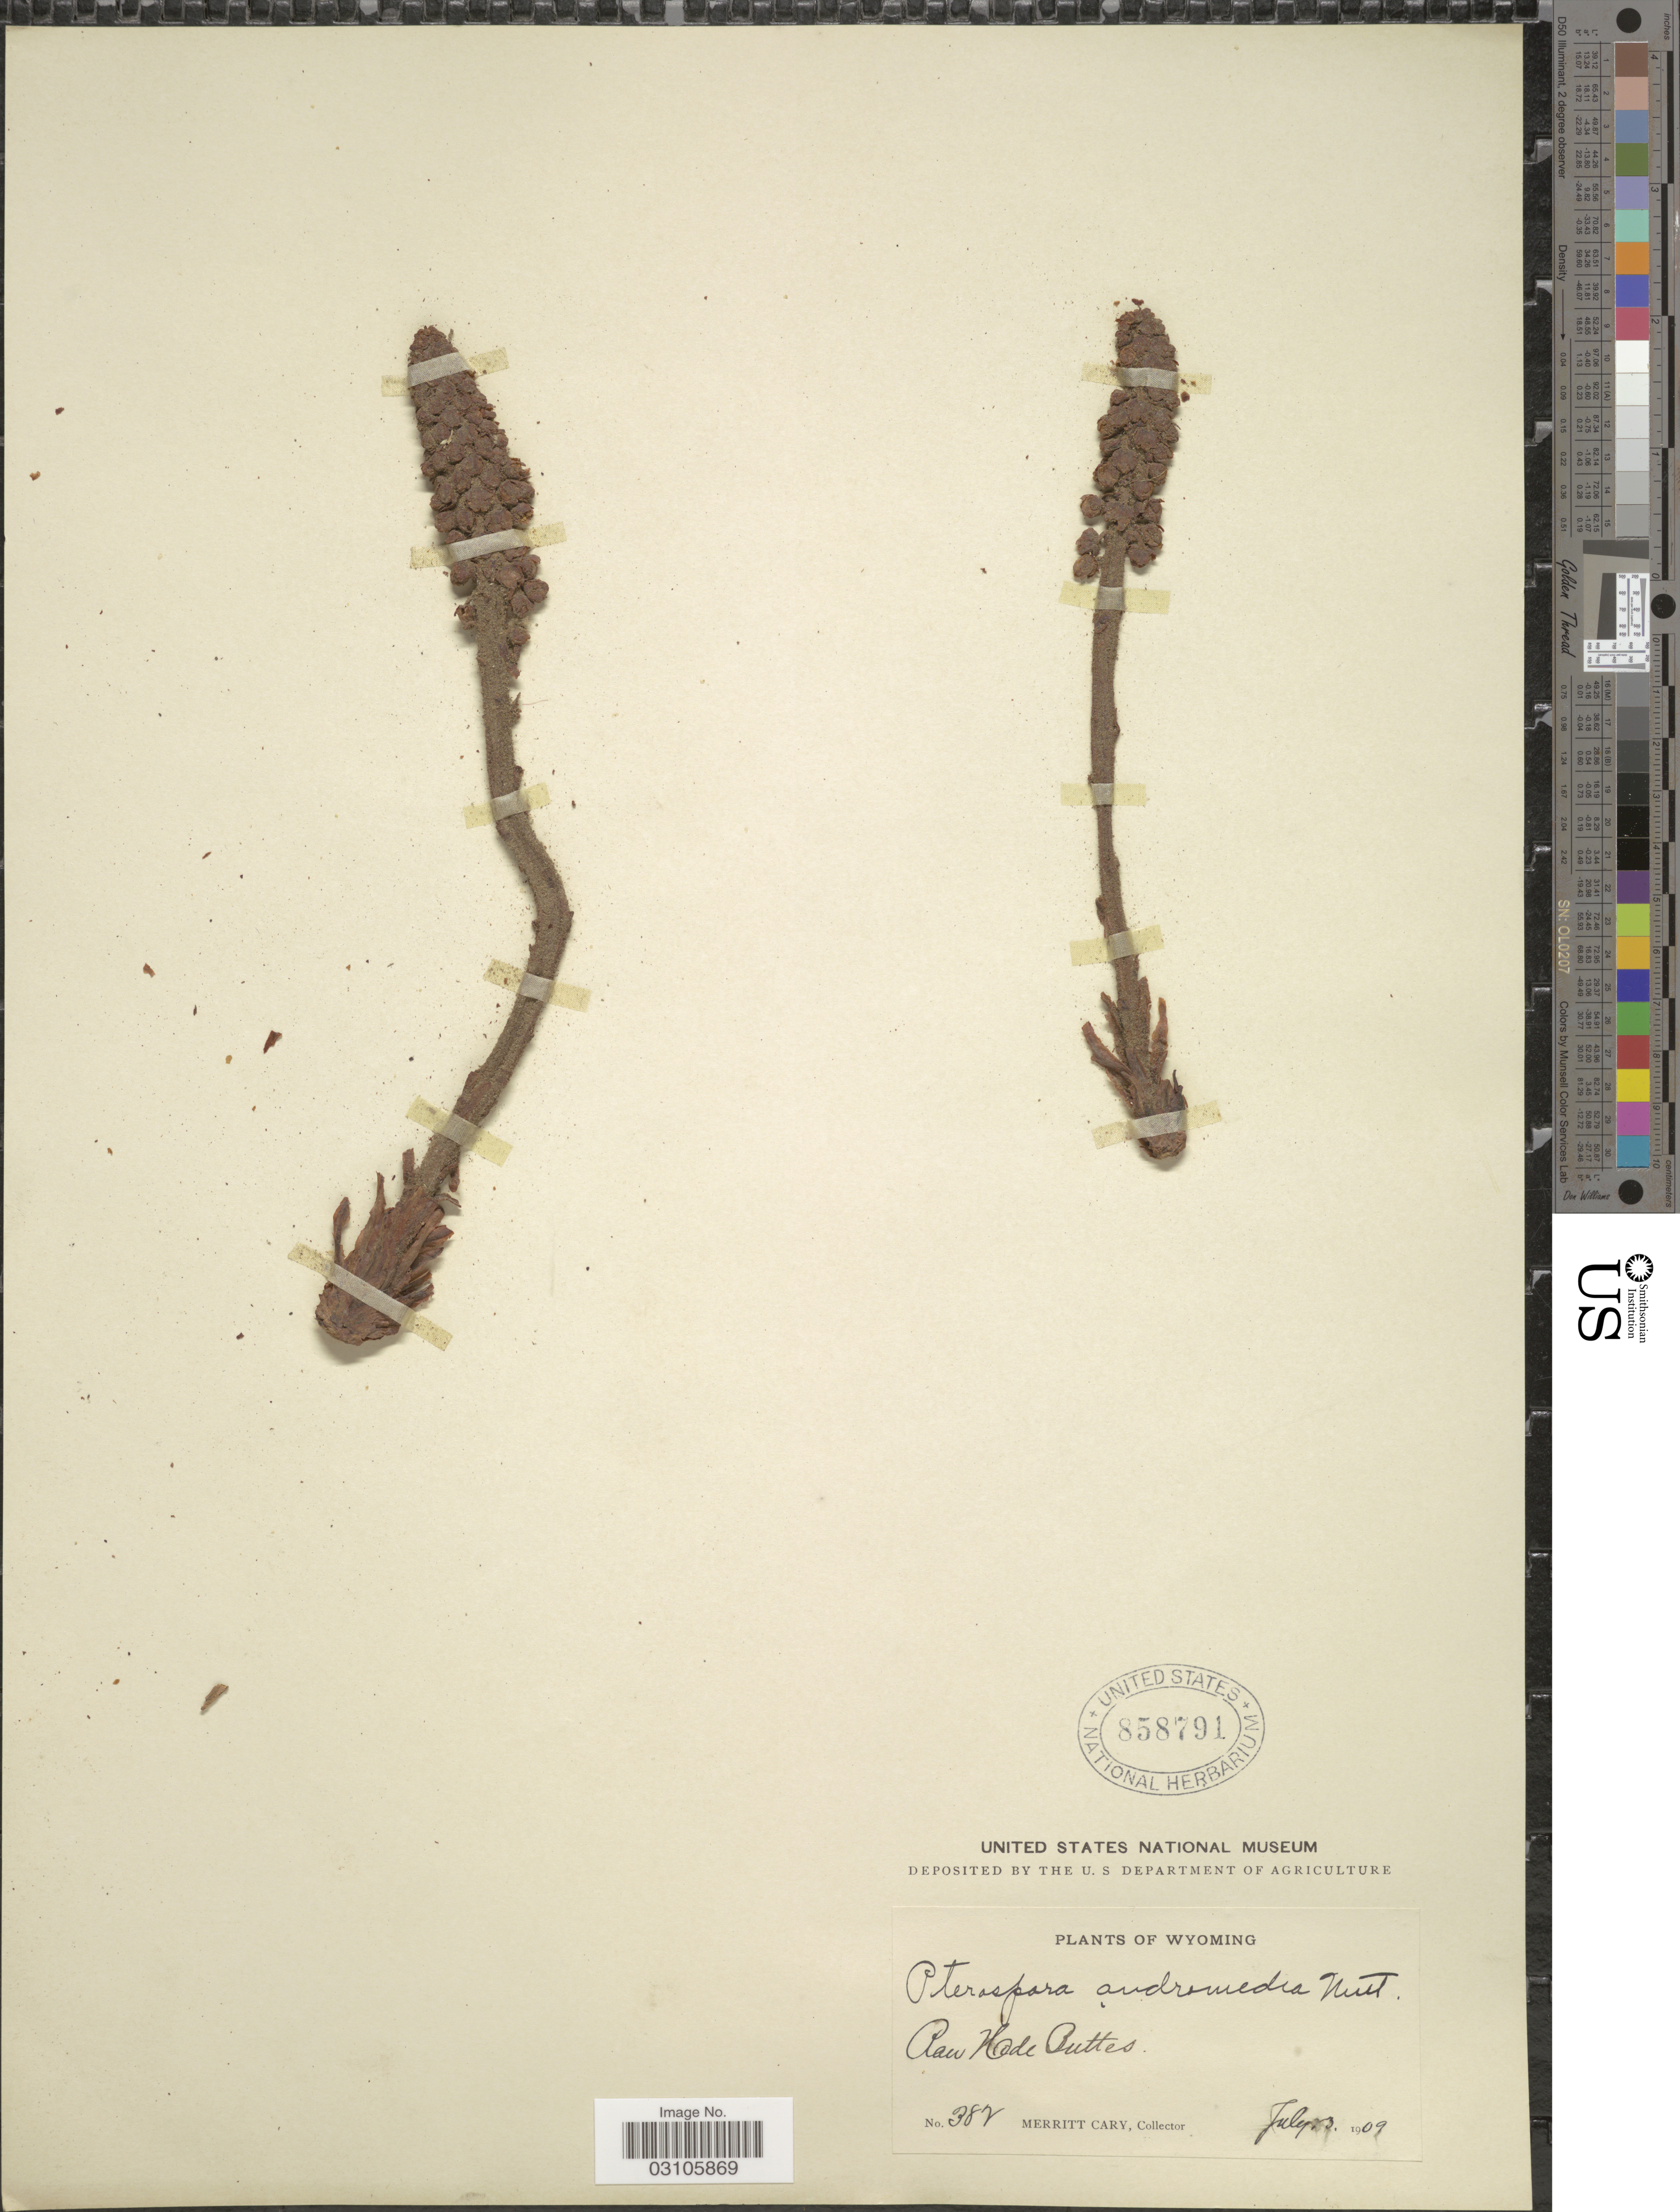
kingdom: Plantae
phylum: Tracheophyta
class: Magnoliopsida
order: Ericales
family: Ericaceae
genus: Pterospora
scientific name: Pterospora andromedea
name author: Nutt.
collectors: M. Cary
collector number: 382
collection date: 1909-07-23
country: United States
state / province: Wyoming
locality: Raw Hide Buttes.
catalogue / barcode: US 858791